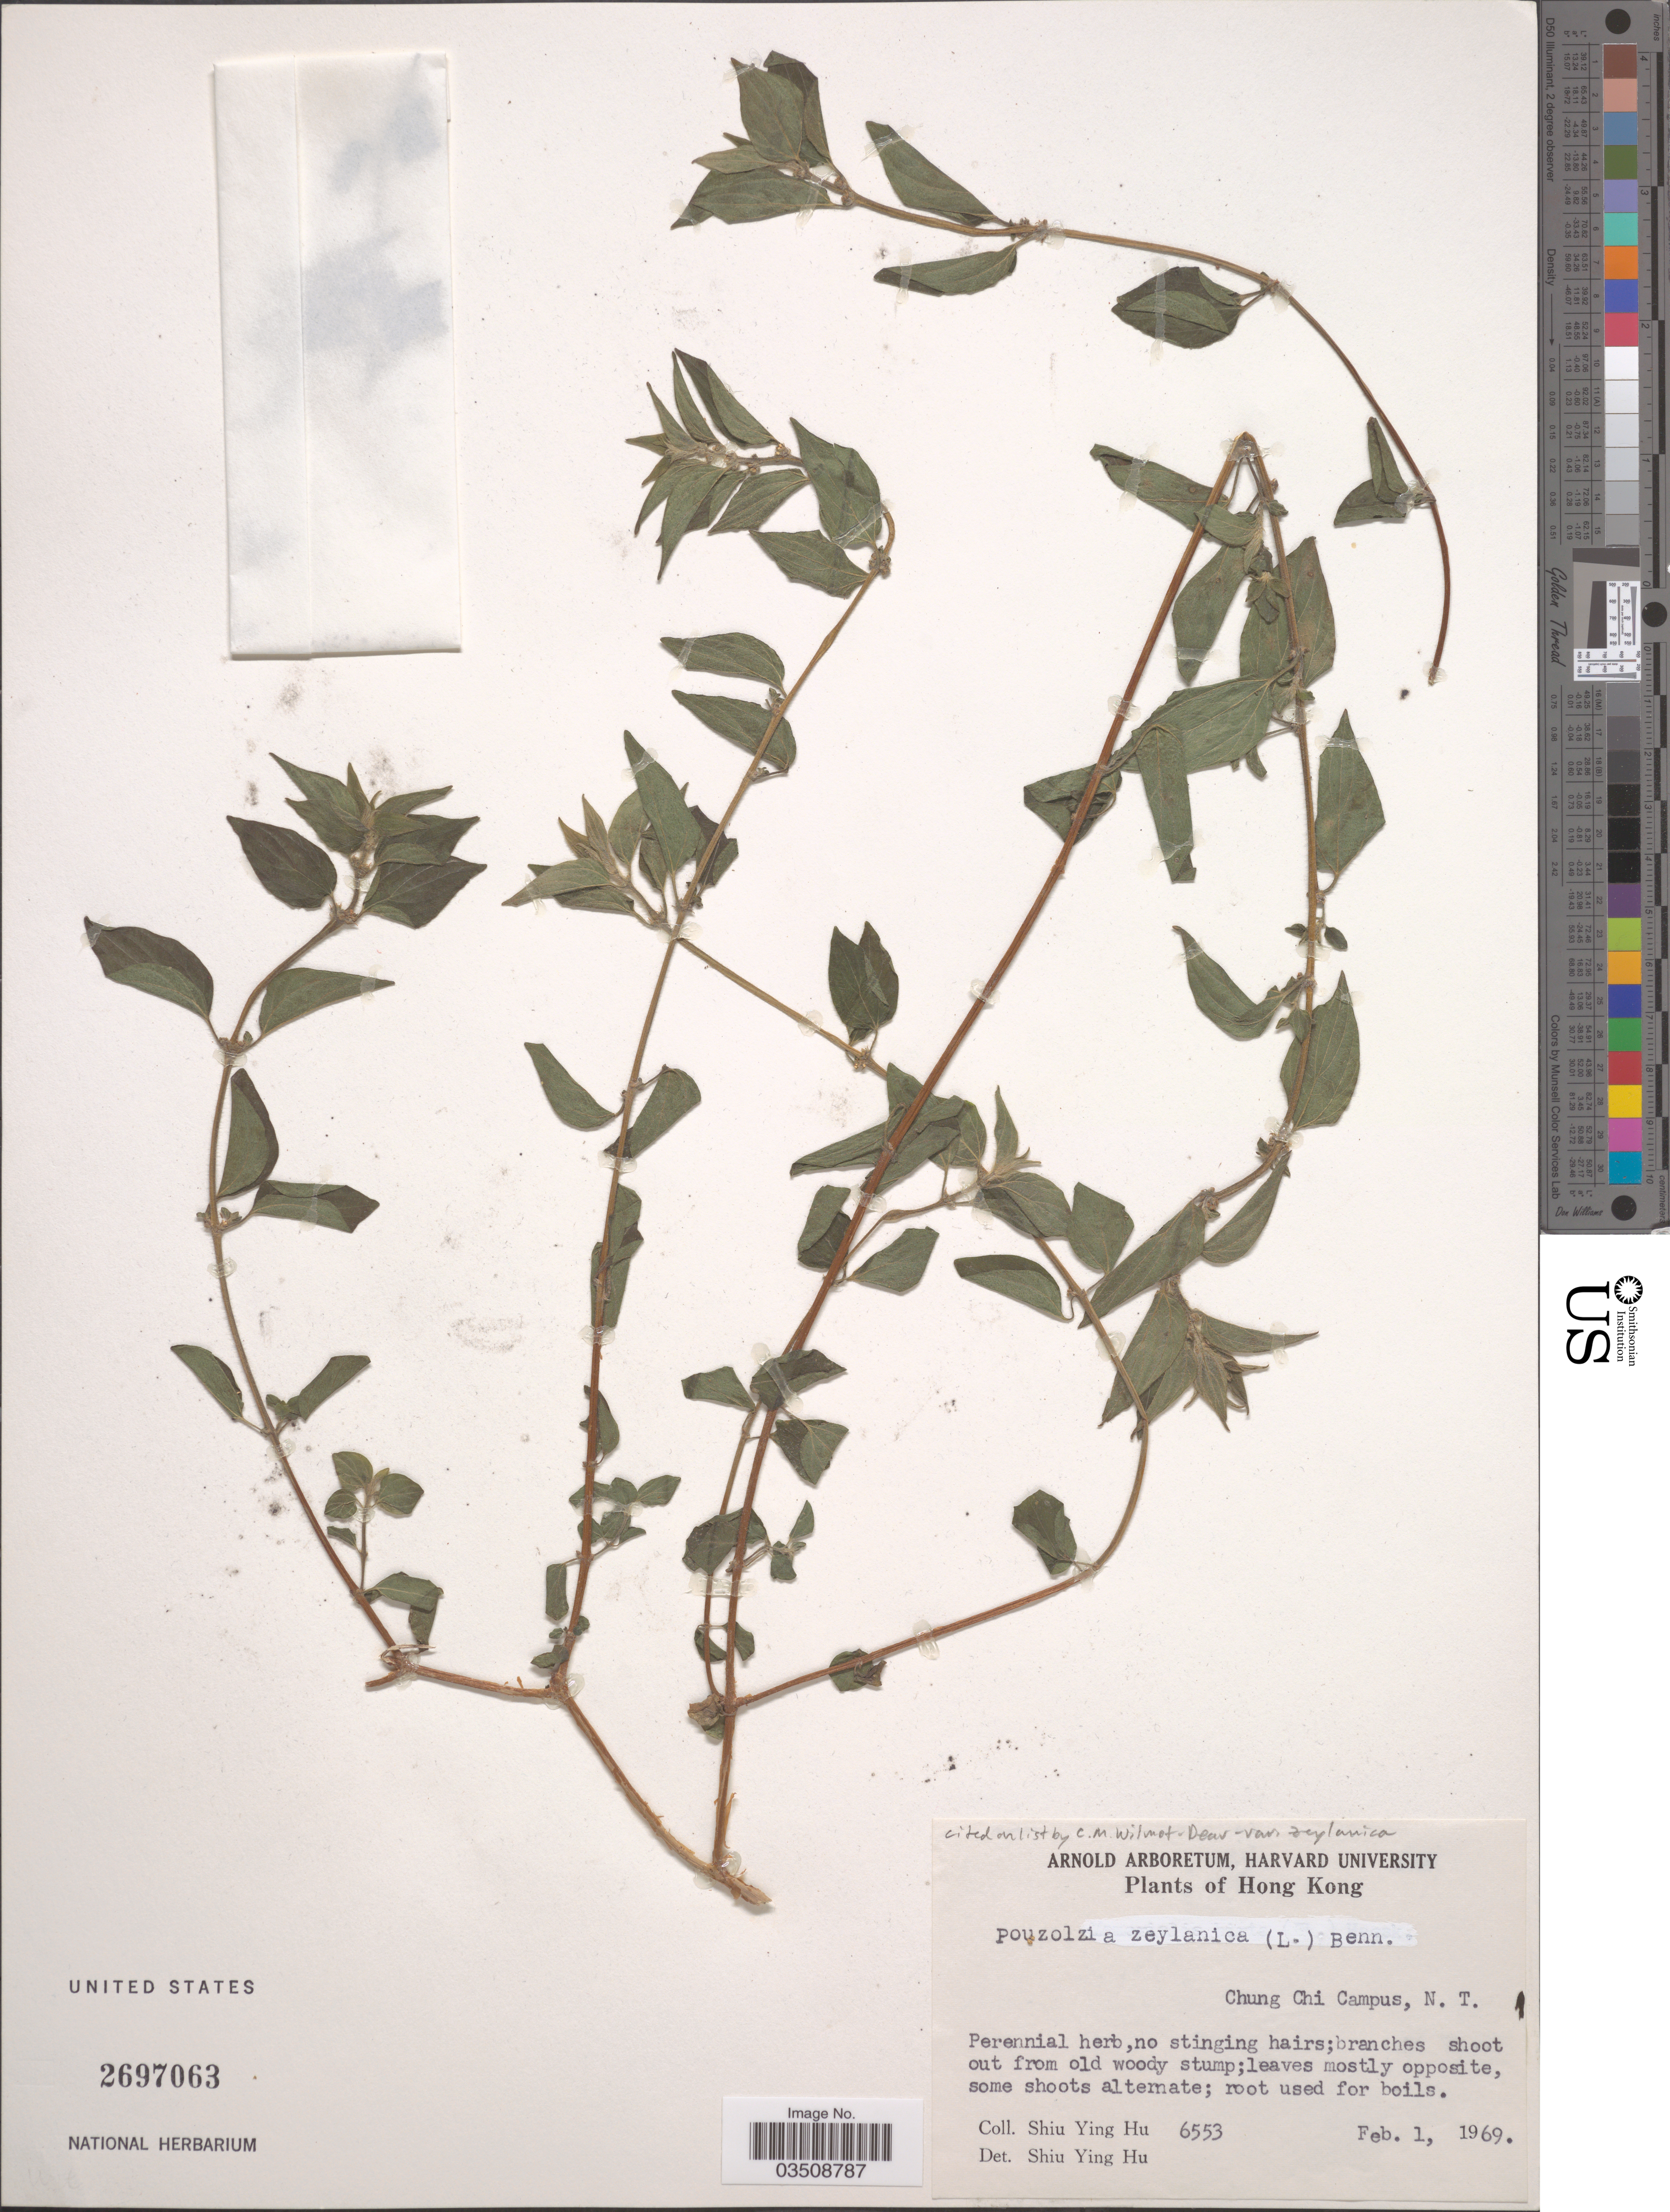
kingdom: Plantae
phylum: Tracheophyta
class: Magnoliopsida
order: Rosales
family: Urticaceae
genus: Pouzolzia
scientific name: Pouzolzia zeylanica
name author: (L.) Benn.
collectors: S. Y. Hu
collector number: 6553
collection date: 1969-02-01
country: China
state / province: Hong Kong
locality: Chung Chi Campus, N. T.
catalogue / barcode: US 2697063